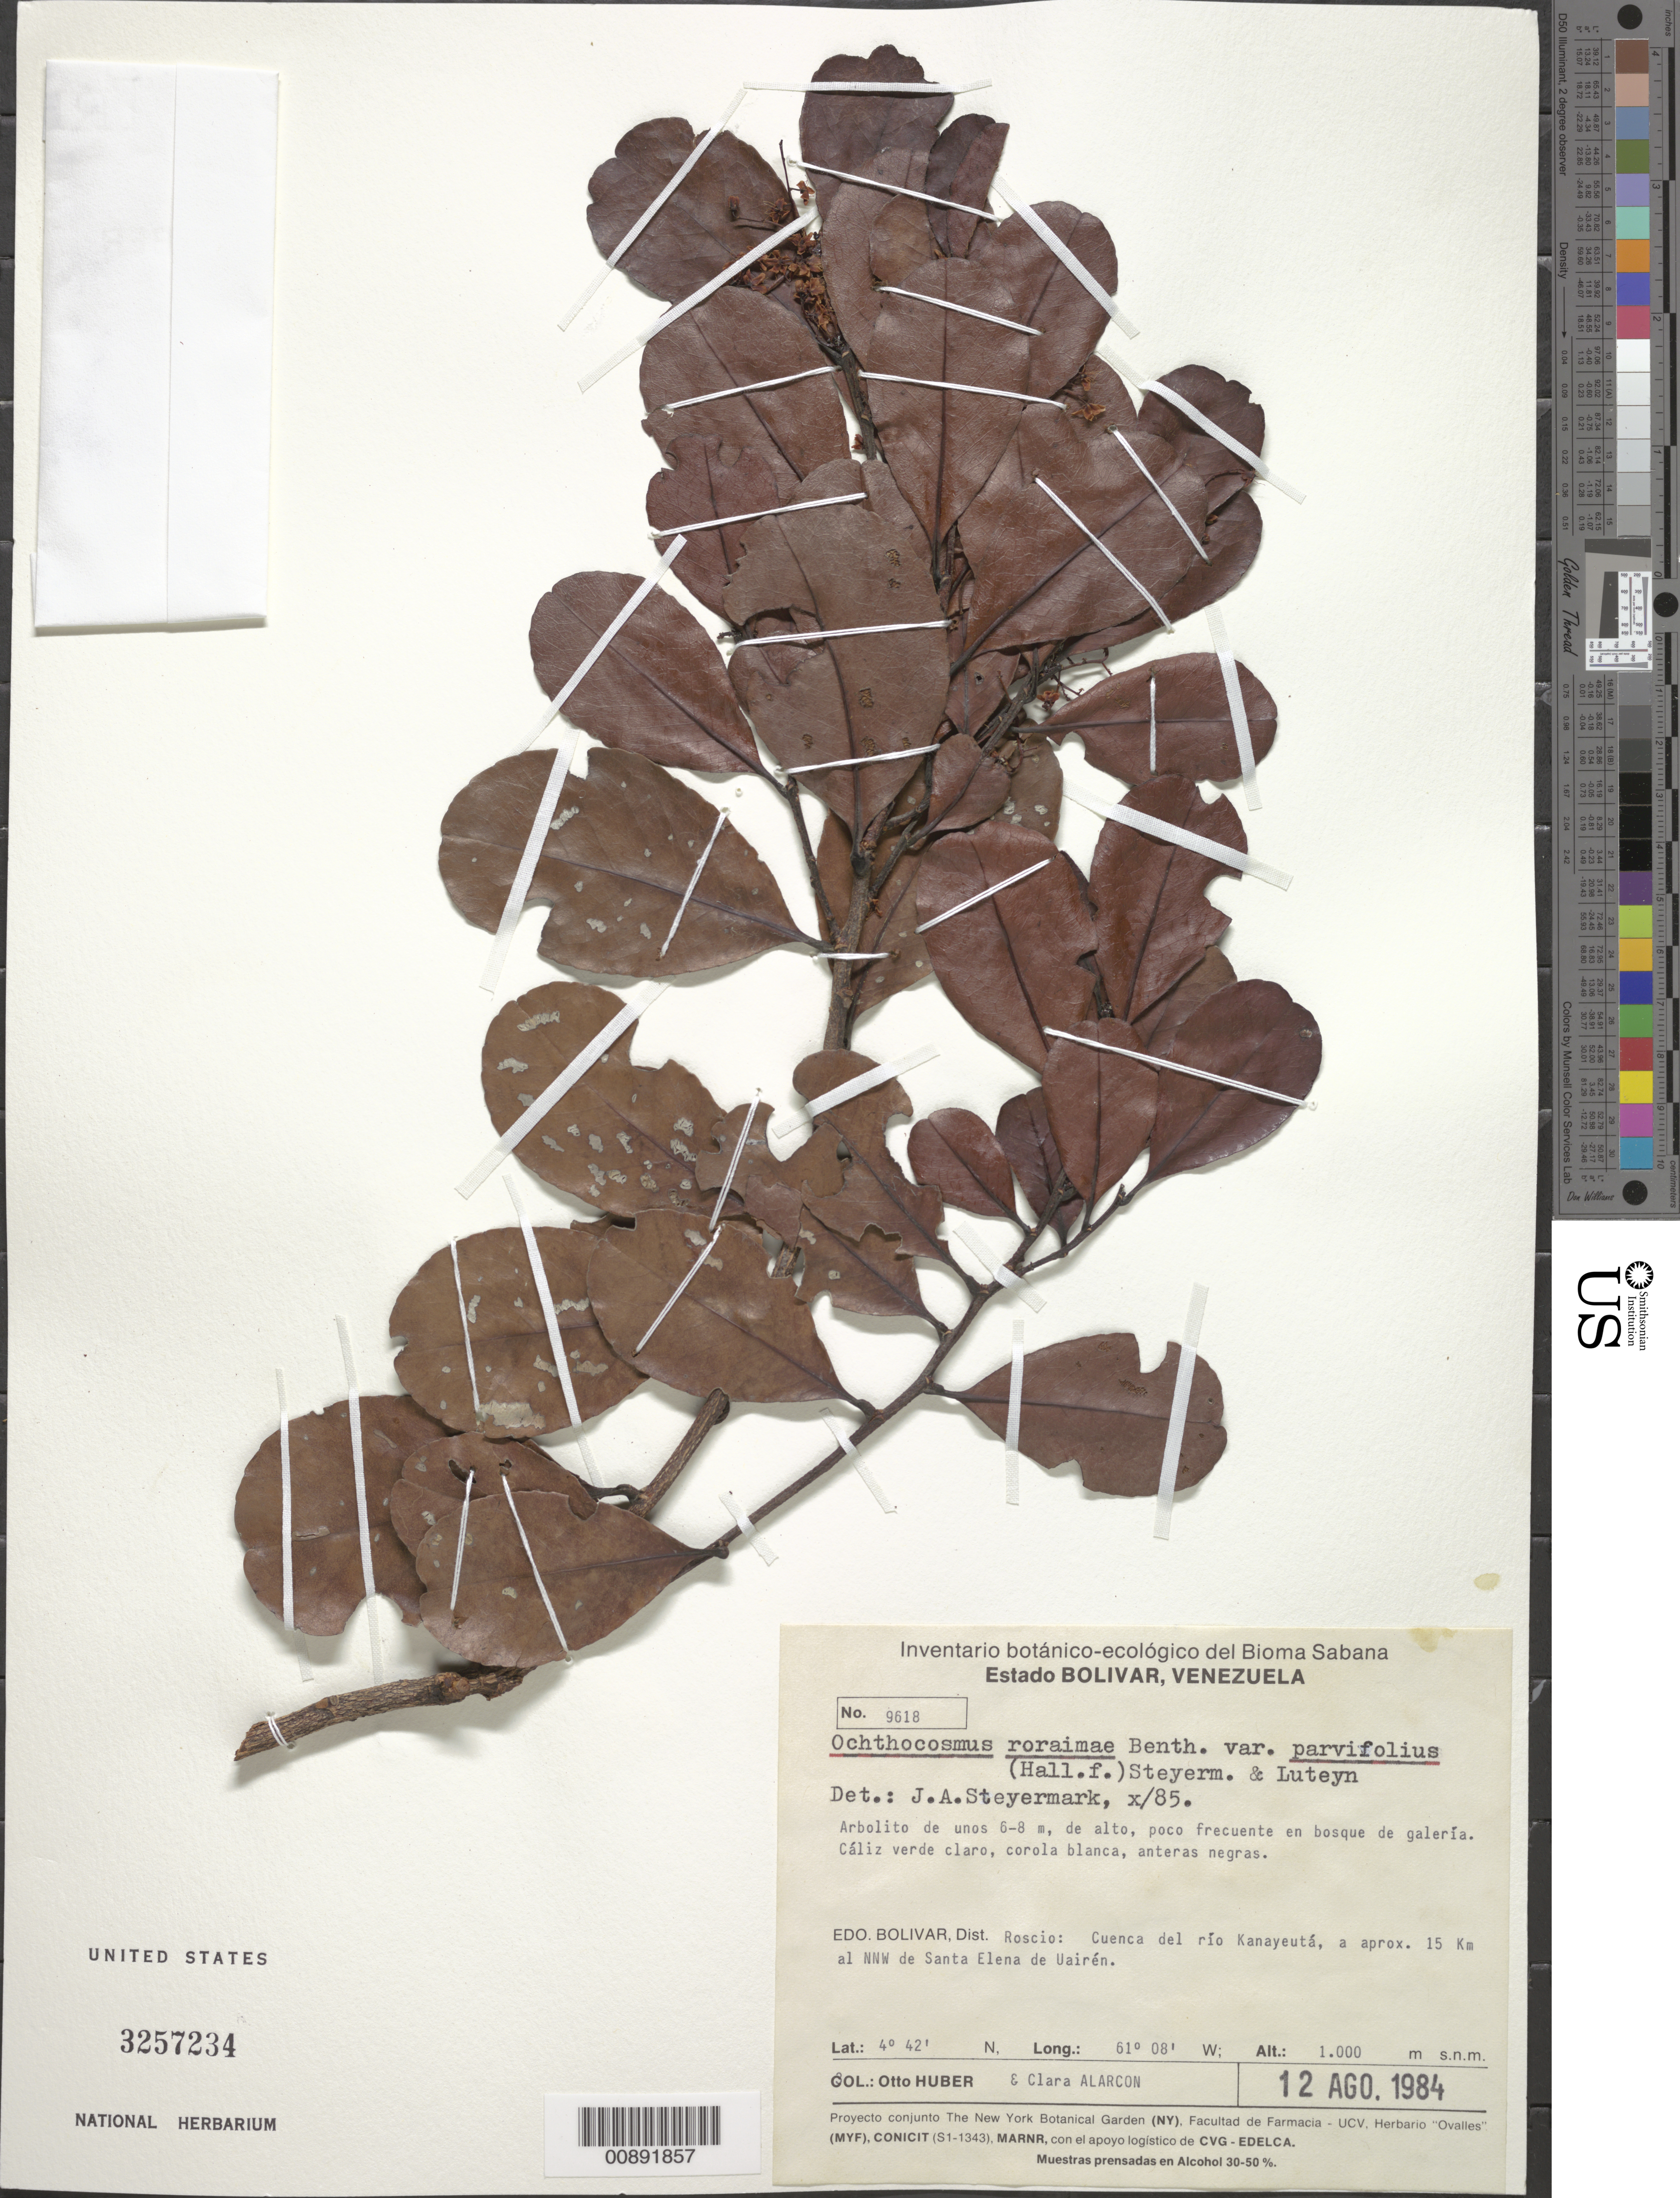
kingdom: Plantae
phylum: Tracheophyta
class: Magnoliopsida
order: Malpighiales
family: Ixonanthaceae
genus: Ochthocosmus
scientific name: Ochthocosmus roraimae var. parvifolius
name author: (Hallier f.) Steyerm.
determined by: Steyermark, Julian A., (VEN)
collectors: O. Huber & C. Alarcon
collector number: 9618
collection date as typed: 12-Aug-84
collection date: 1984-08-12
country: Venezuela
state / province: Bolívar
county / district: Roscio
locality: cuenca del Río Kanayeuta, aprox. 15 km al NNW de Santa Elena de Uairén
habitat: Bosque de galeria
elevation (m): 1000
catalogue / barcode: US 3257234